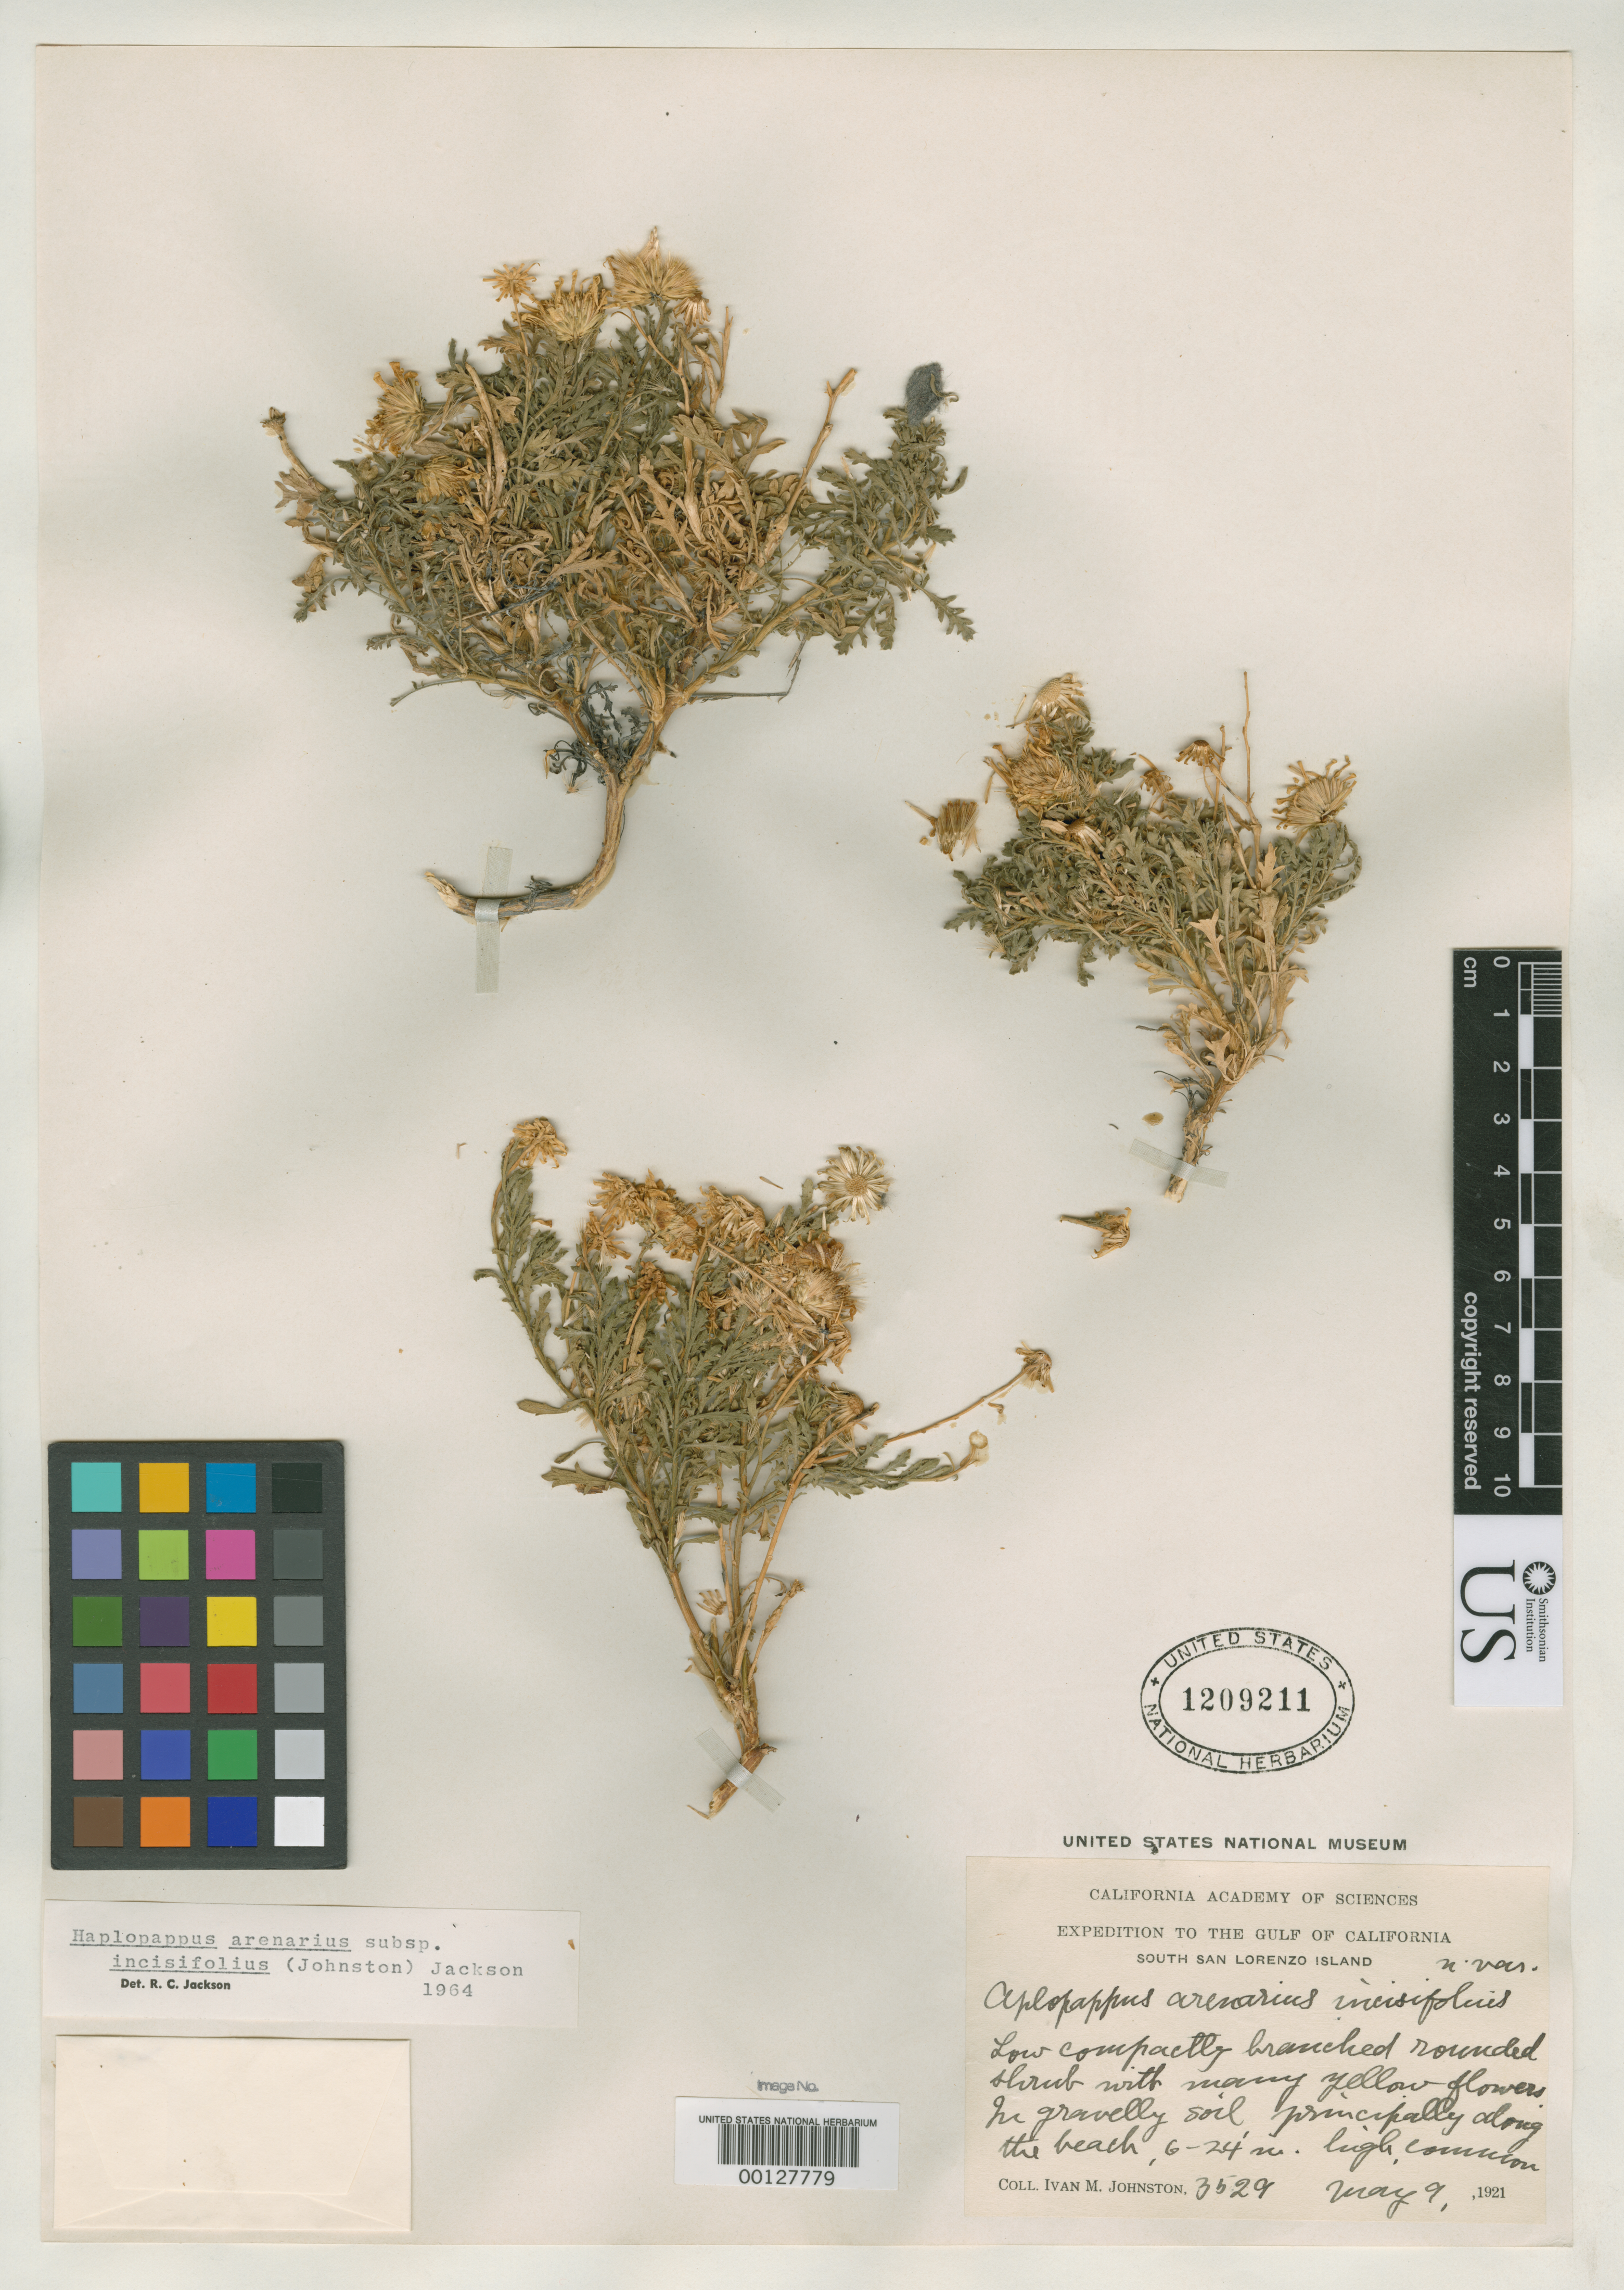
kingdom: Plantae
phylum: Tracheophyta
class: Magnoliopsida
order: Asterales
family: Asteraceae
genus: Haplopappus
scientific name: Haplopappus arenarius var. incisifolius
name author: I.M. Johnst.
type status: Isotype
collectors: I.M. Johnston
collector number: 3529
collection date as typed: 09 May 1921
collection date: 1921-05-09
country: Mexico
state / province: Baja California Norte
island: San Lorenzo Island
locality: S San Lorenzo Is., Gulf of California.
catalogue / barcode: US 1209211